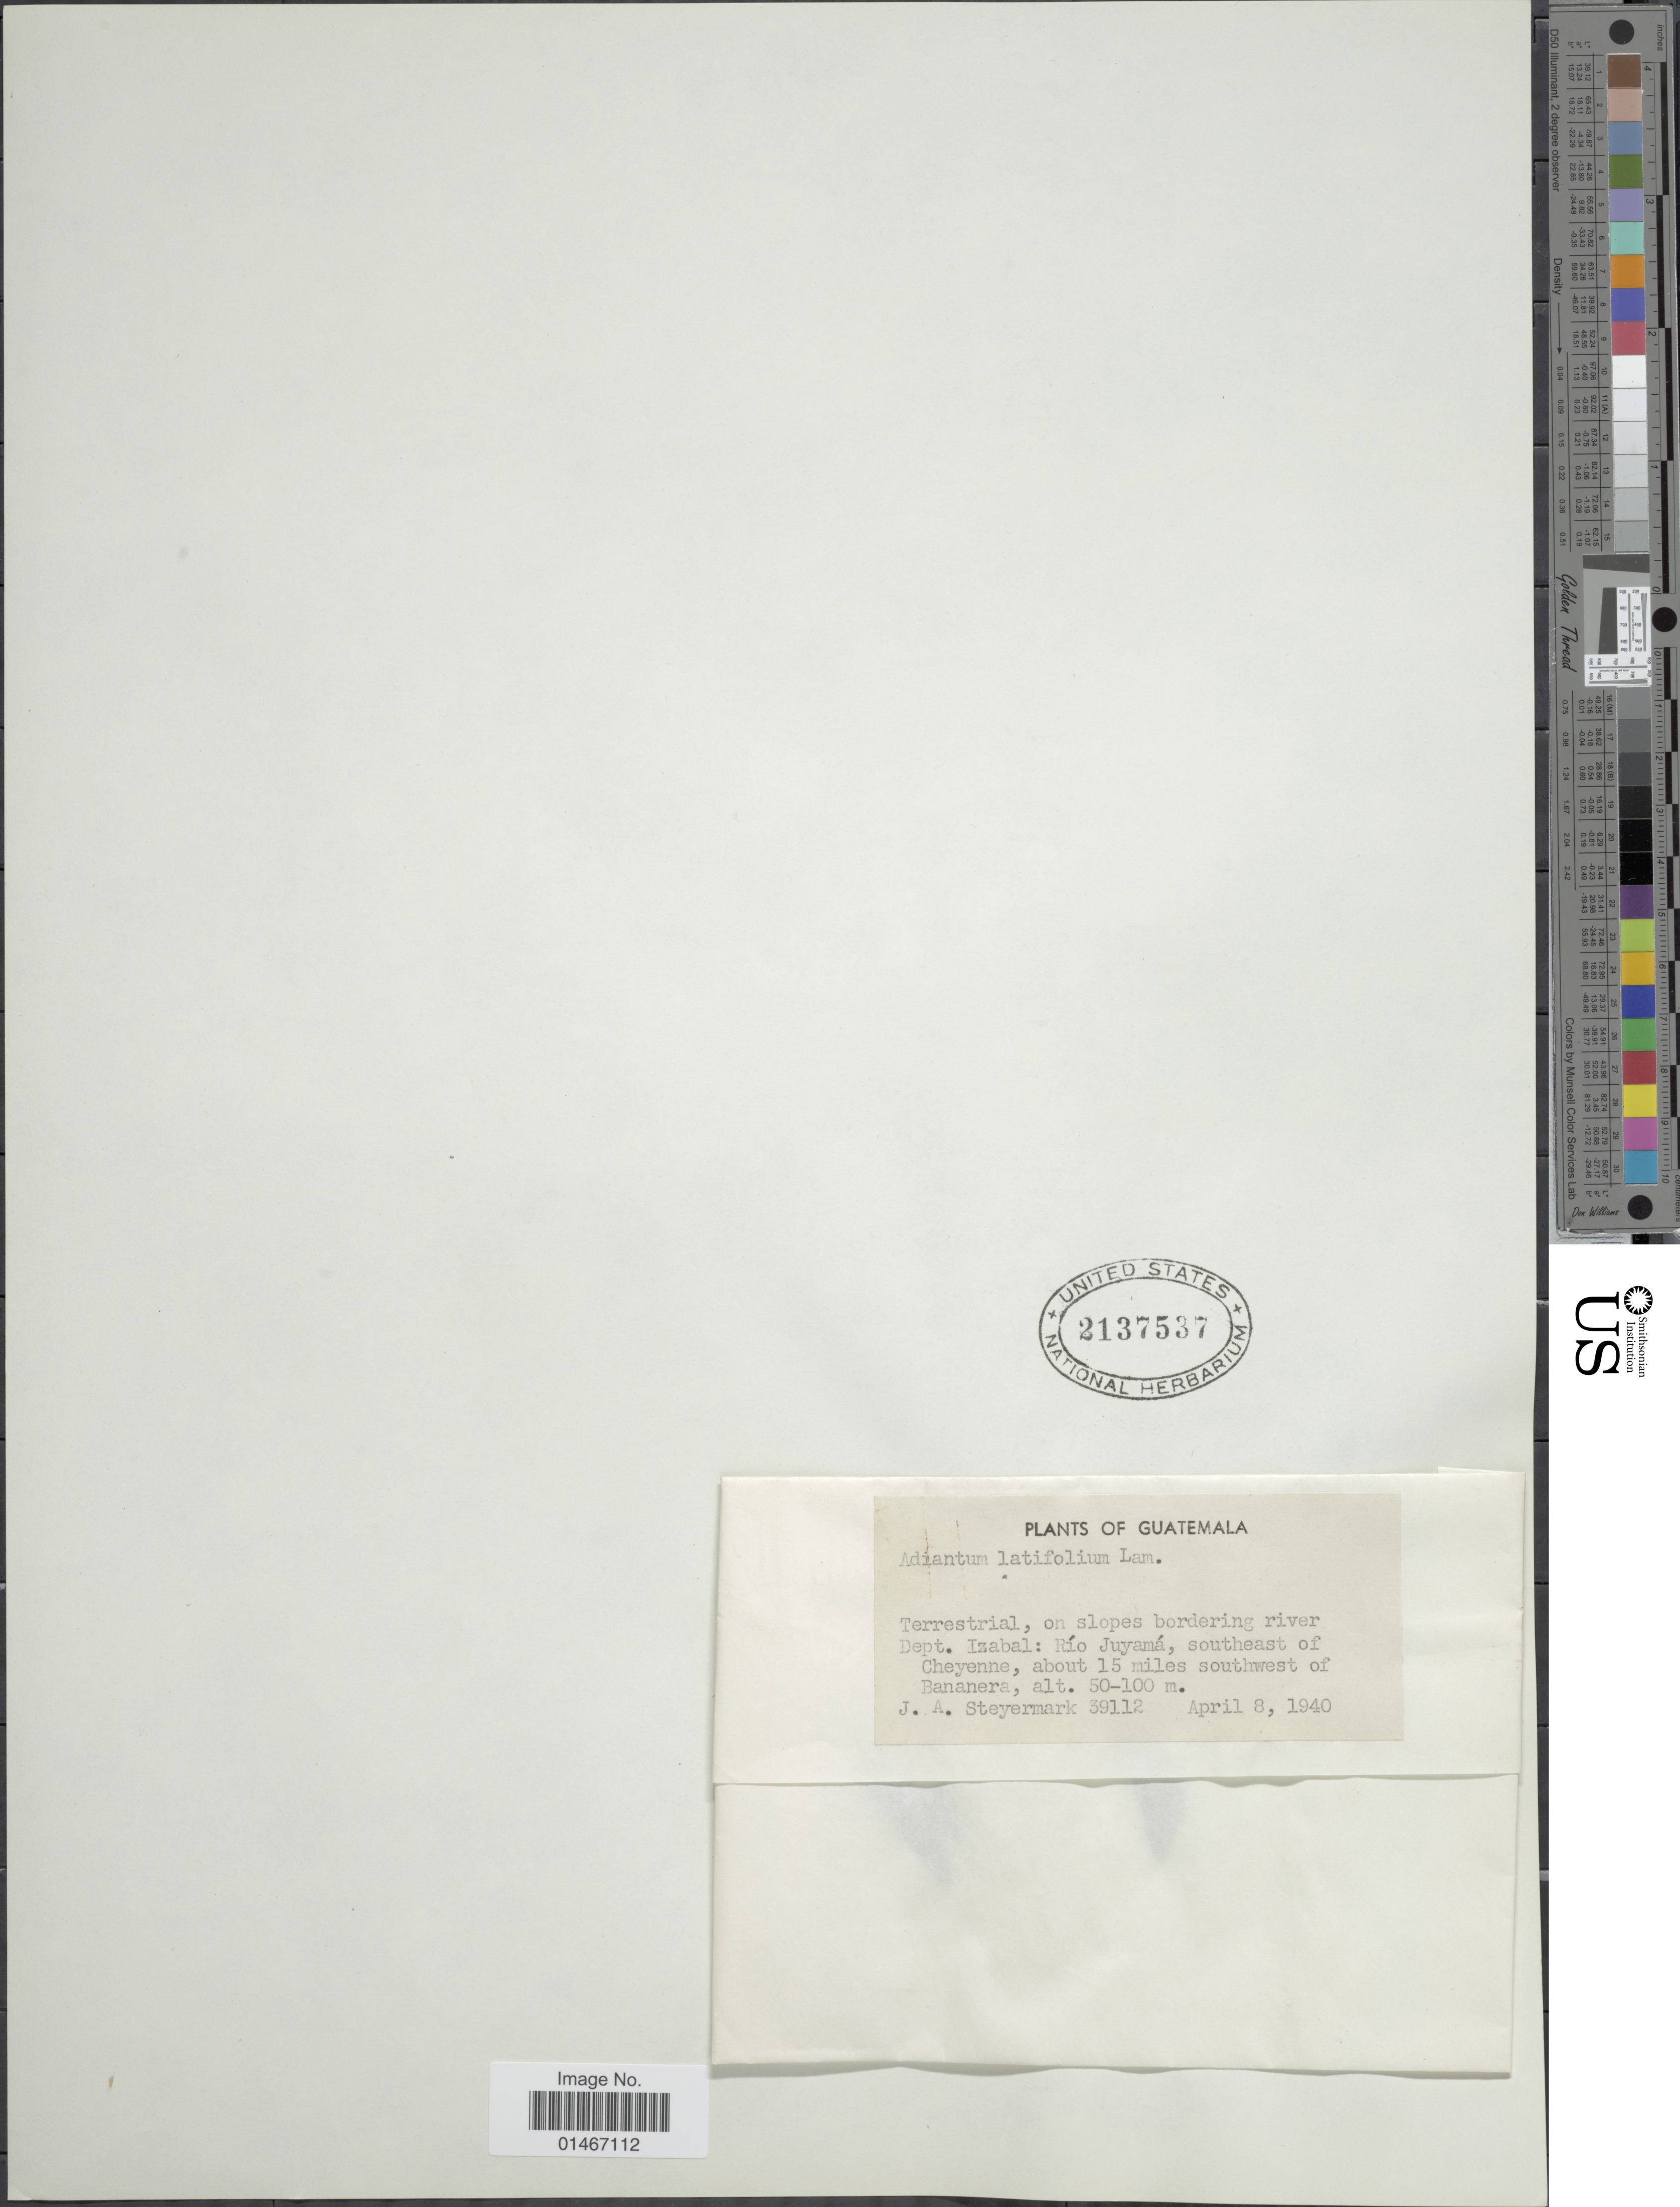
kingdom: Plantae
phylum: Tracheophyta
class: Polypodiopsida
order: Polypodiales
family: Pteridaceae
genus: Adiantum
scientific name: Adiantum latifolium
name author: Lam.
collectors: J. Steyermark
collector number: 39112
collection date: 1940-04-08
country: Guatemala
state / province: Izabal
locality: On slopes bordering river Dept. Izabal: Rio Juyama, southeast of Cheyenne, about 15 miles southwest of Bananera.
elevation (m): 50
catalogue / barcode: US 2137537